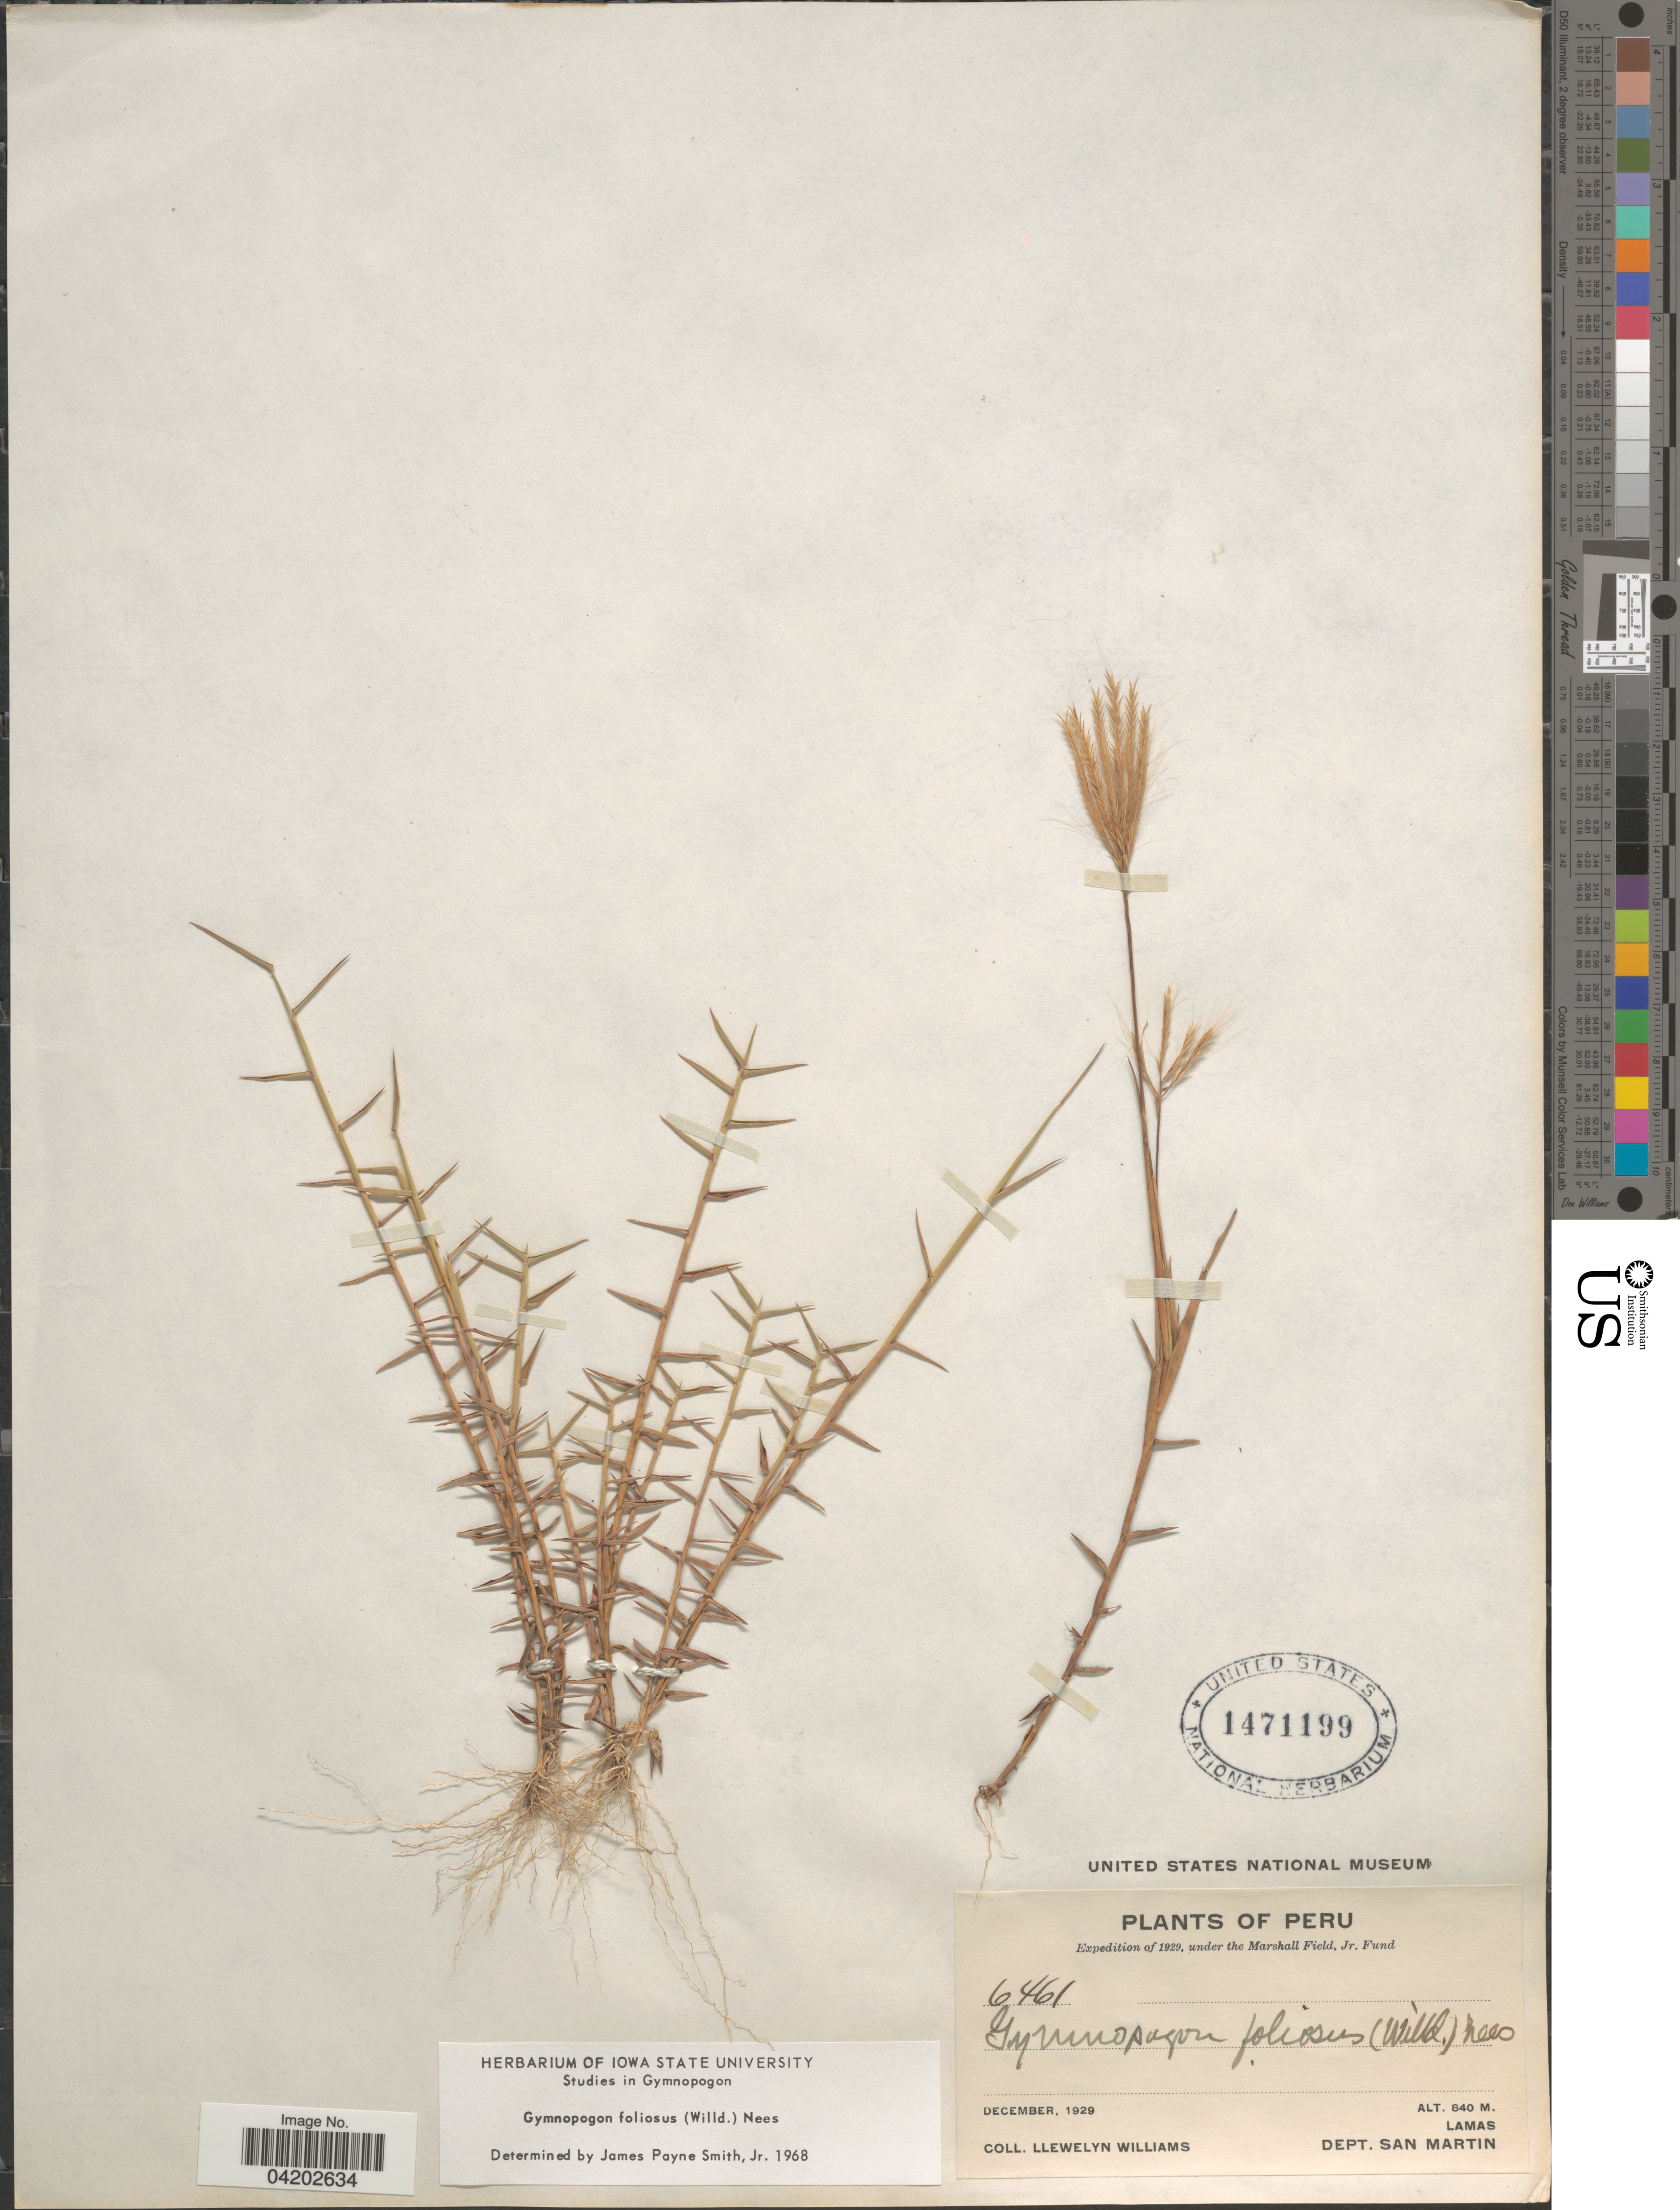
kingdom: Plantae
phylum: Tracheophyta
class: Liliopsida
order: Poales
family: Poaceae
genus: Gymnopogon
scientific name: Gymnopogon foliosus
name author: (Willd.) Nees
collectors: Ll. Williams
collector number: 6461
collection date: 1929-12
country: Peru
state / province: San Martin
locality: Expedition of 1929, under the Marshall Field, Jr. Fund. Lamas. Dept. San Martin.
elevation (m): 840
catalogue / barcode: US 1471199